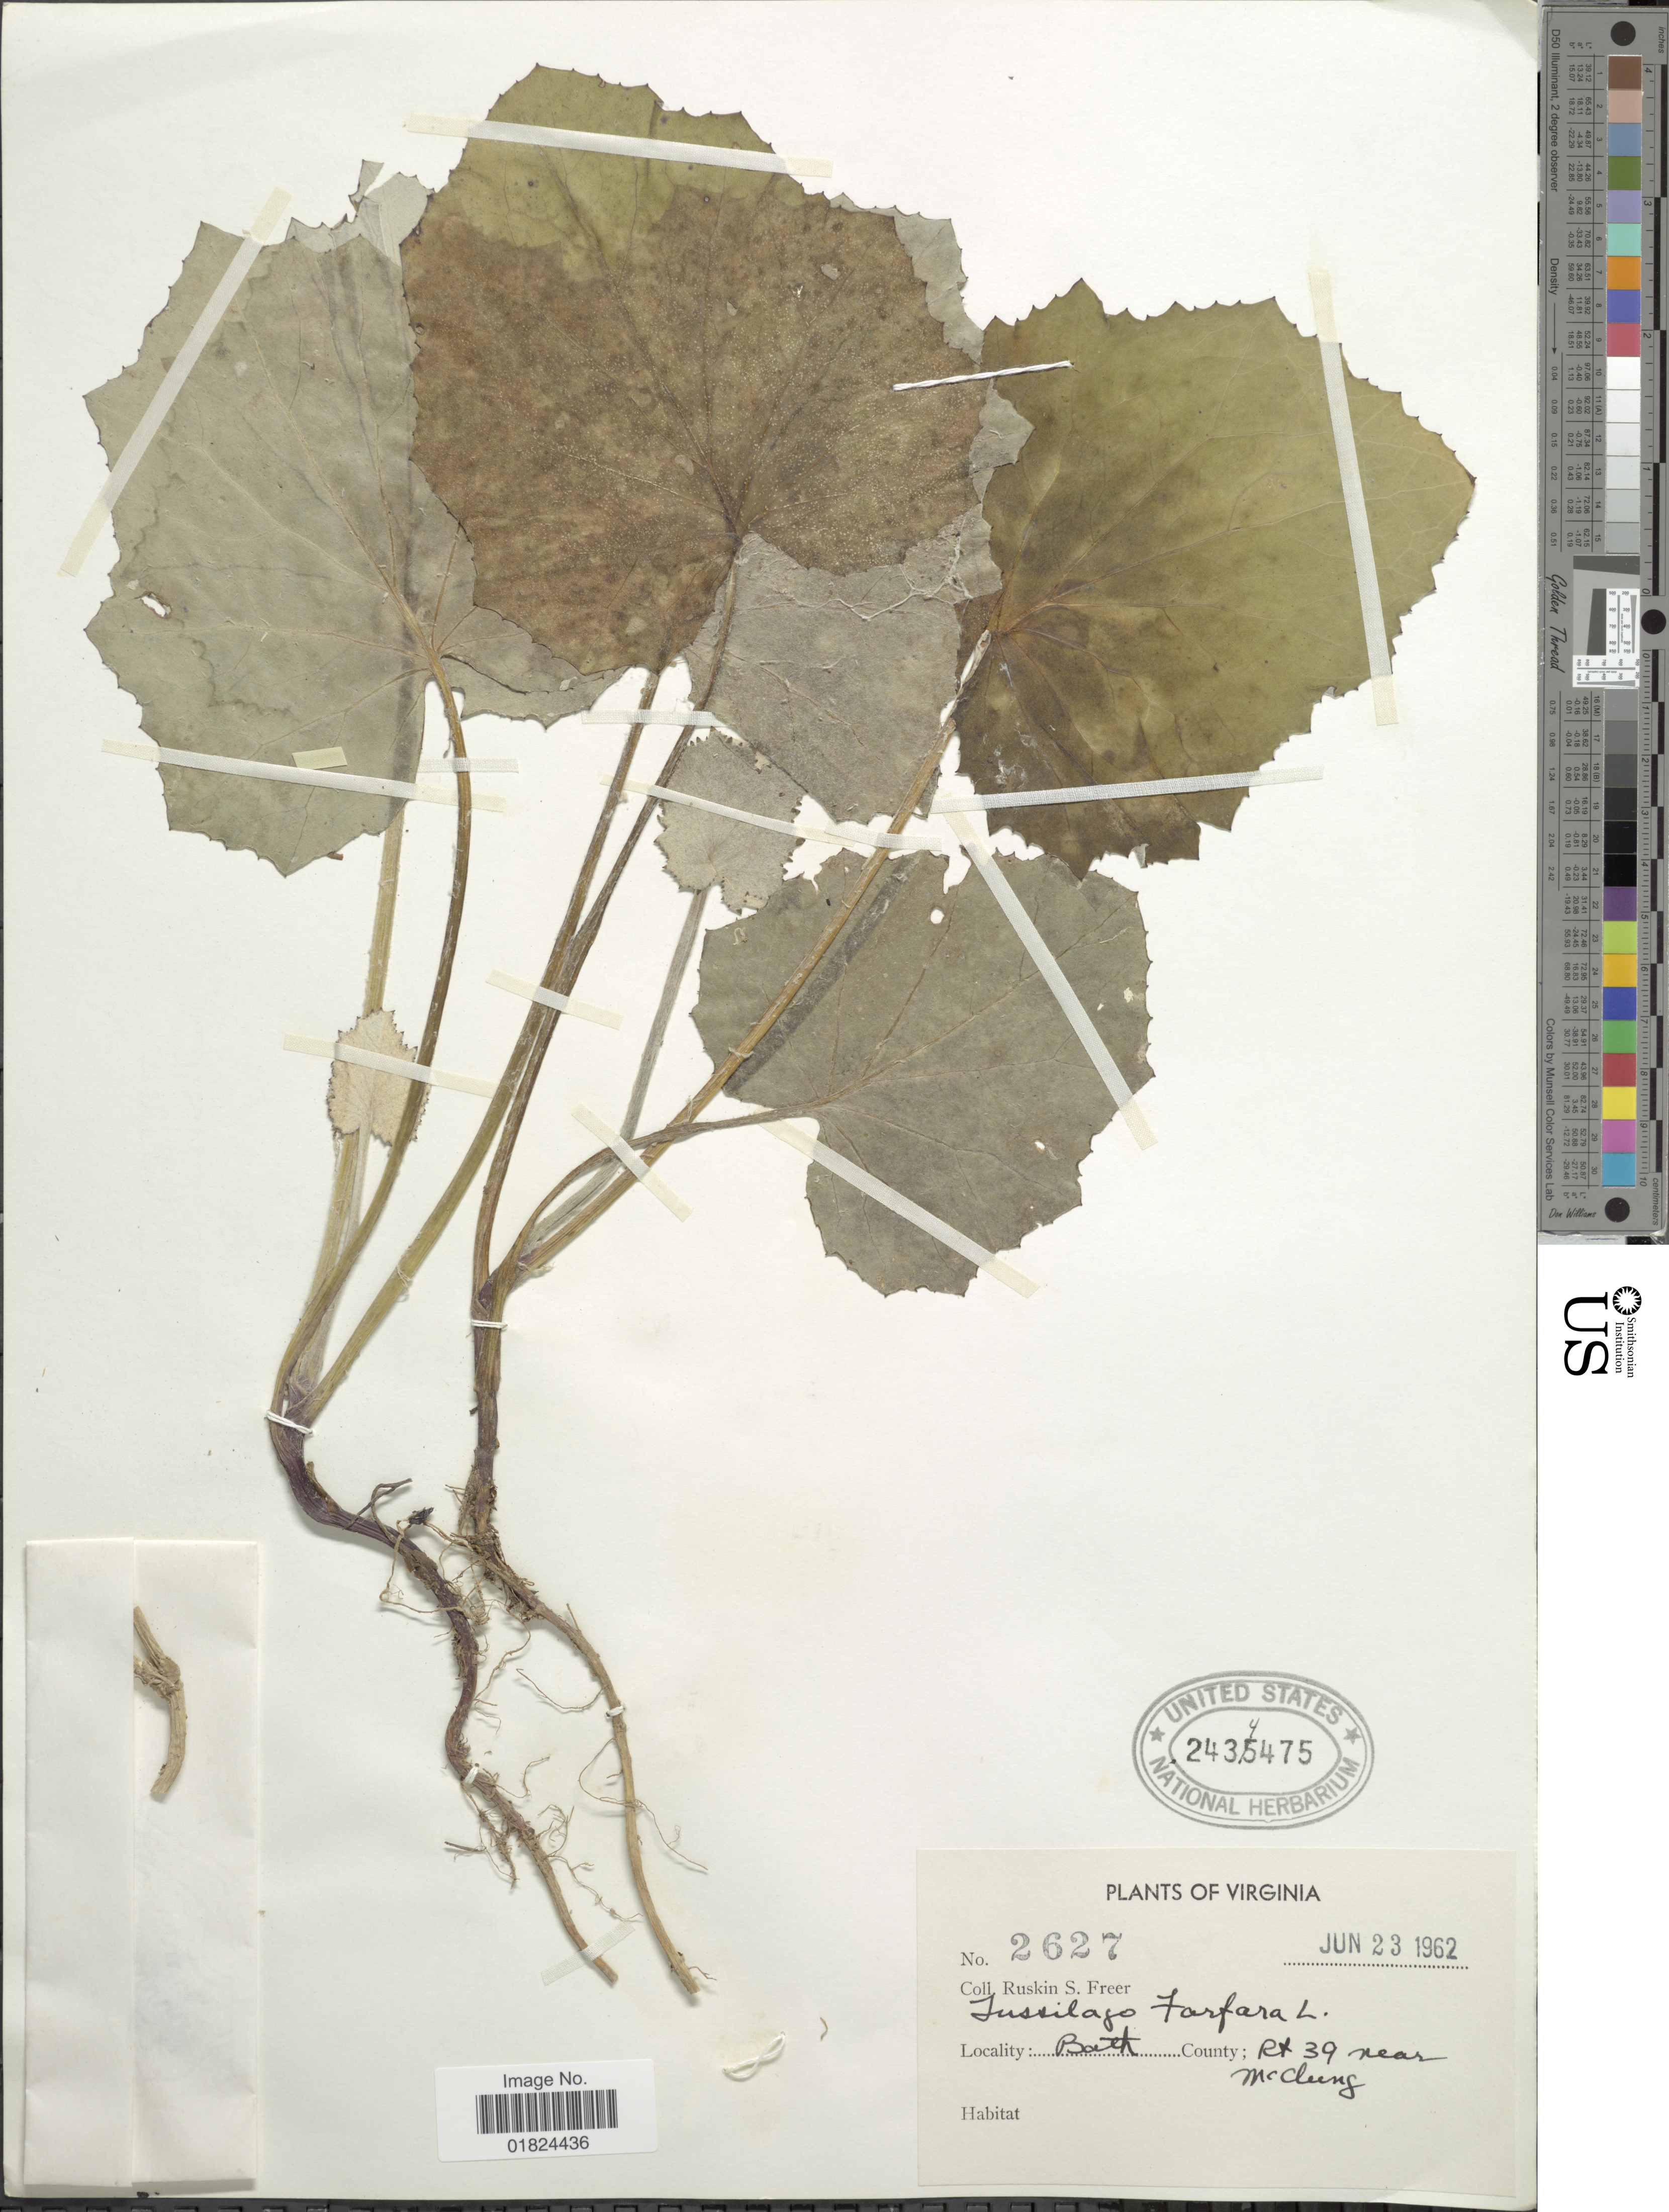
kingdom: Plantae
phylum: Tracheophyta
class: Magnoliopsida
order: Asterales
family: Asteraceae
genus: Tussilago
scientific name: Tussilago farfara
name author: L.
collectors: R. Freer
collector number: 2627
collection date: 1962-06-23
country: United States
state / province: Virginia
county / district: Bath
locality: Bath County; Rt 39 near McClung.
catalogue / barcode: US 2434475